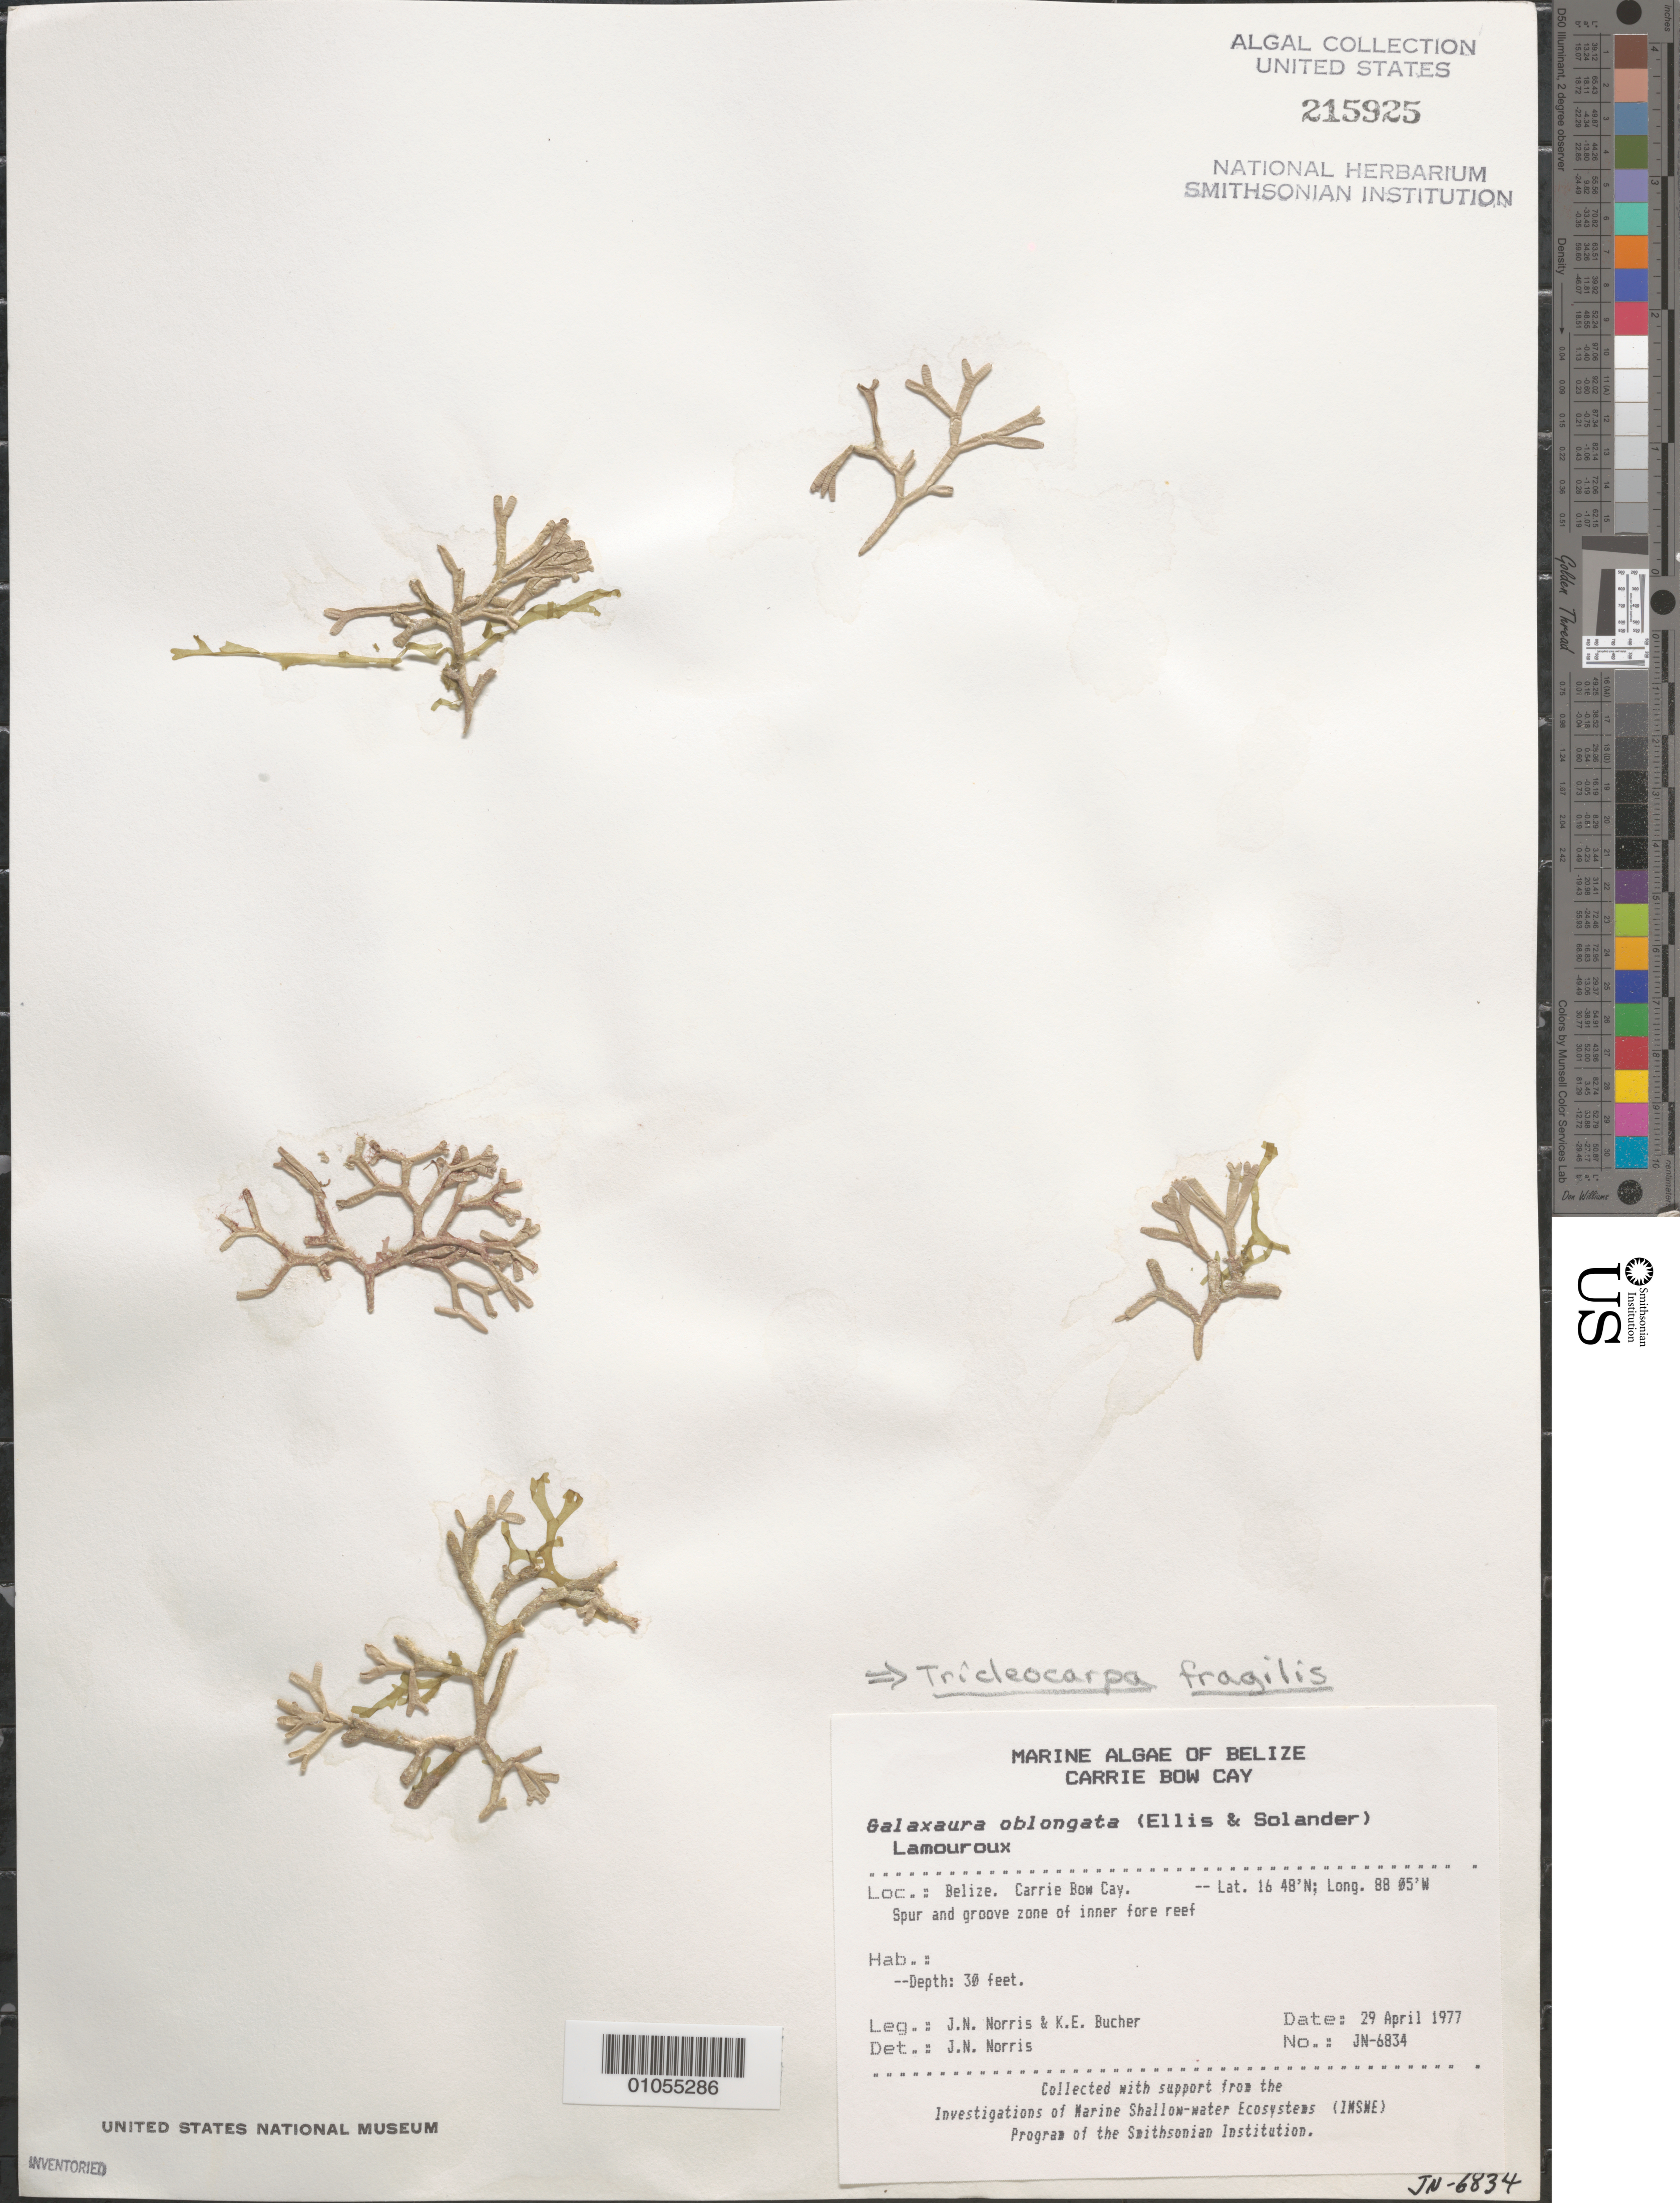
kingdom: Plantae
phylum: Rhodophyta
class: Florideophyceae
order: Nemaliales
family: Galaxauraceae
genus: Tricleocarpa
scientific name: Tricleocarpa fragilis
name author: (L.) Huisman & R.A. Towns.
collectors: J. N. Norris & K. E. Bucher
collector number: JN-6834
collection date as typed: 29 Apr 1977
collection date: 1977-04-29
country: Belize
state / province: Stann Creek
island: Carrie Bow Cay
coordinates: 16 48'N, 88 05'W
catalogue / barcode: US 215925